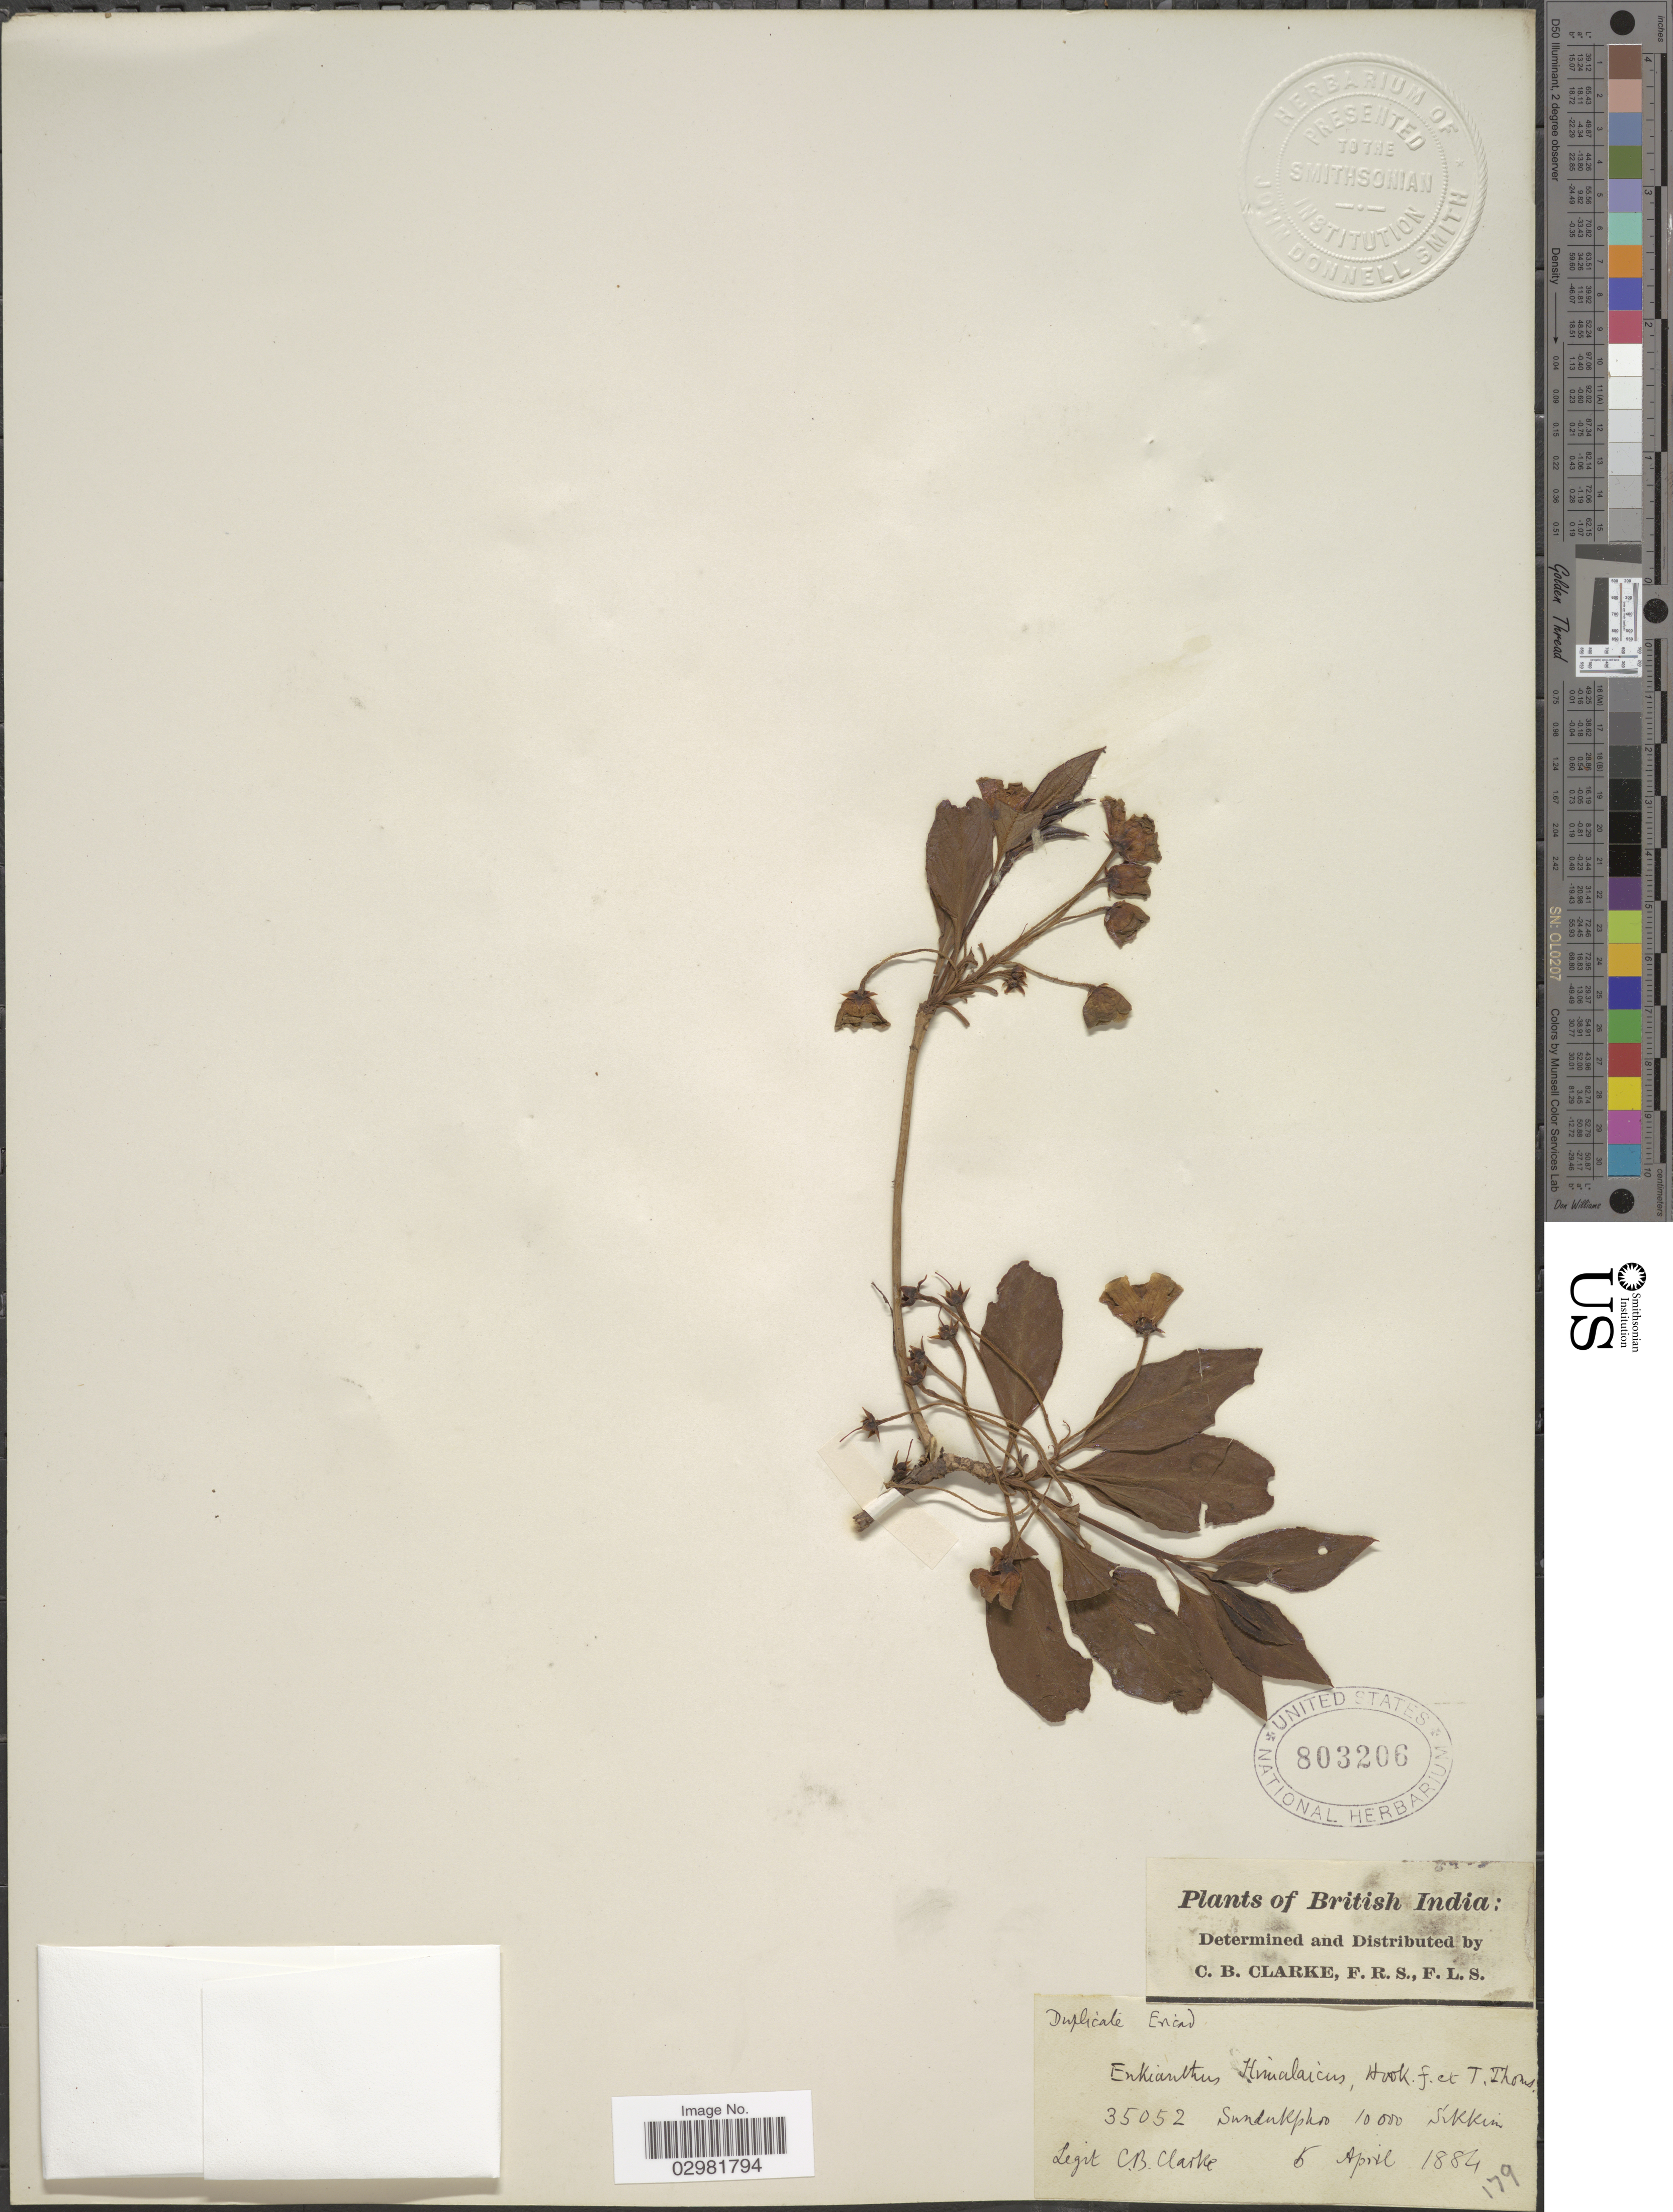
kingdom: Plantae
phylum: Tracheophyta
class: Magnoliopsida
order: Ericales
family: Ericaceae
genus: Enkianthus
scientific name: Enkianthus himalaicus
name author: Hook. f. & Thomson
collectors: C. B. Clarke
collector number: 35052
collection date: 1884-04-05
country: India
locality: British India. Sundukphoo.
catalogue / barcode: US 803206